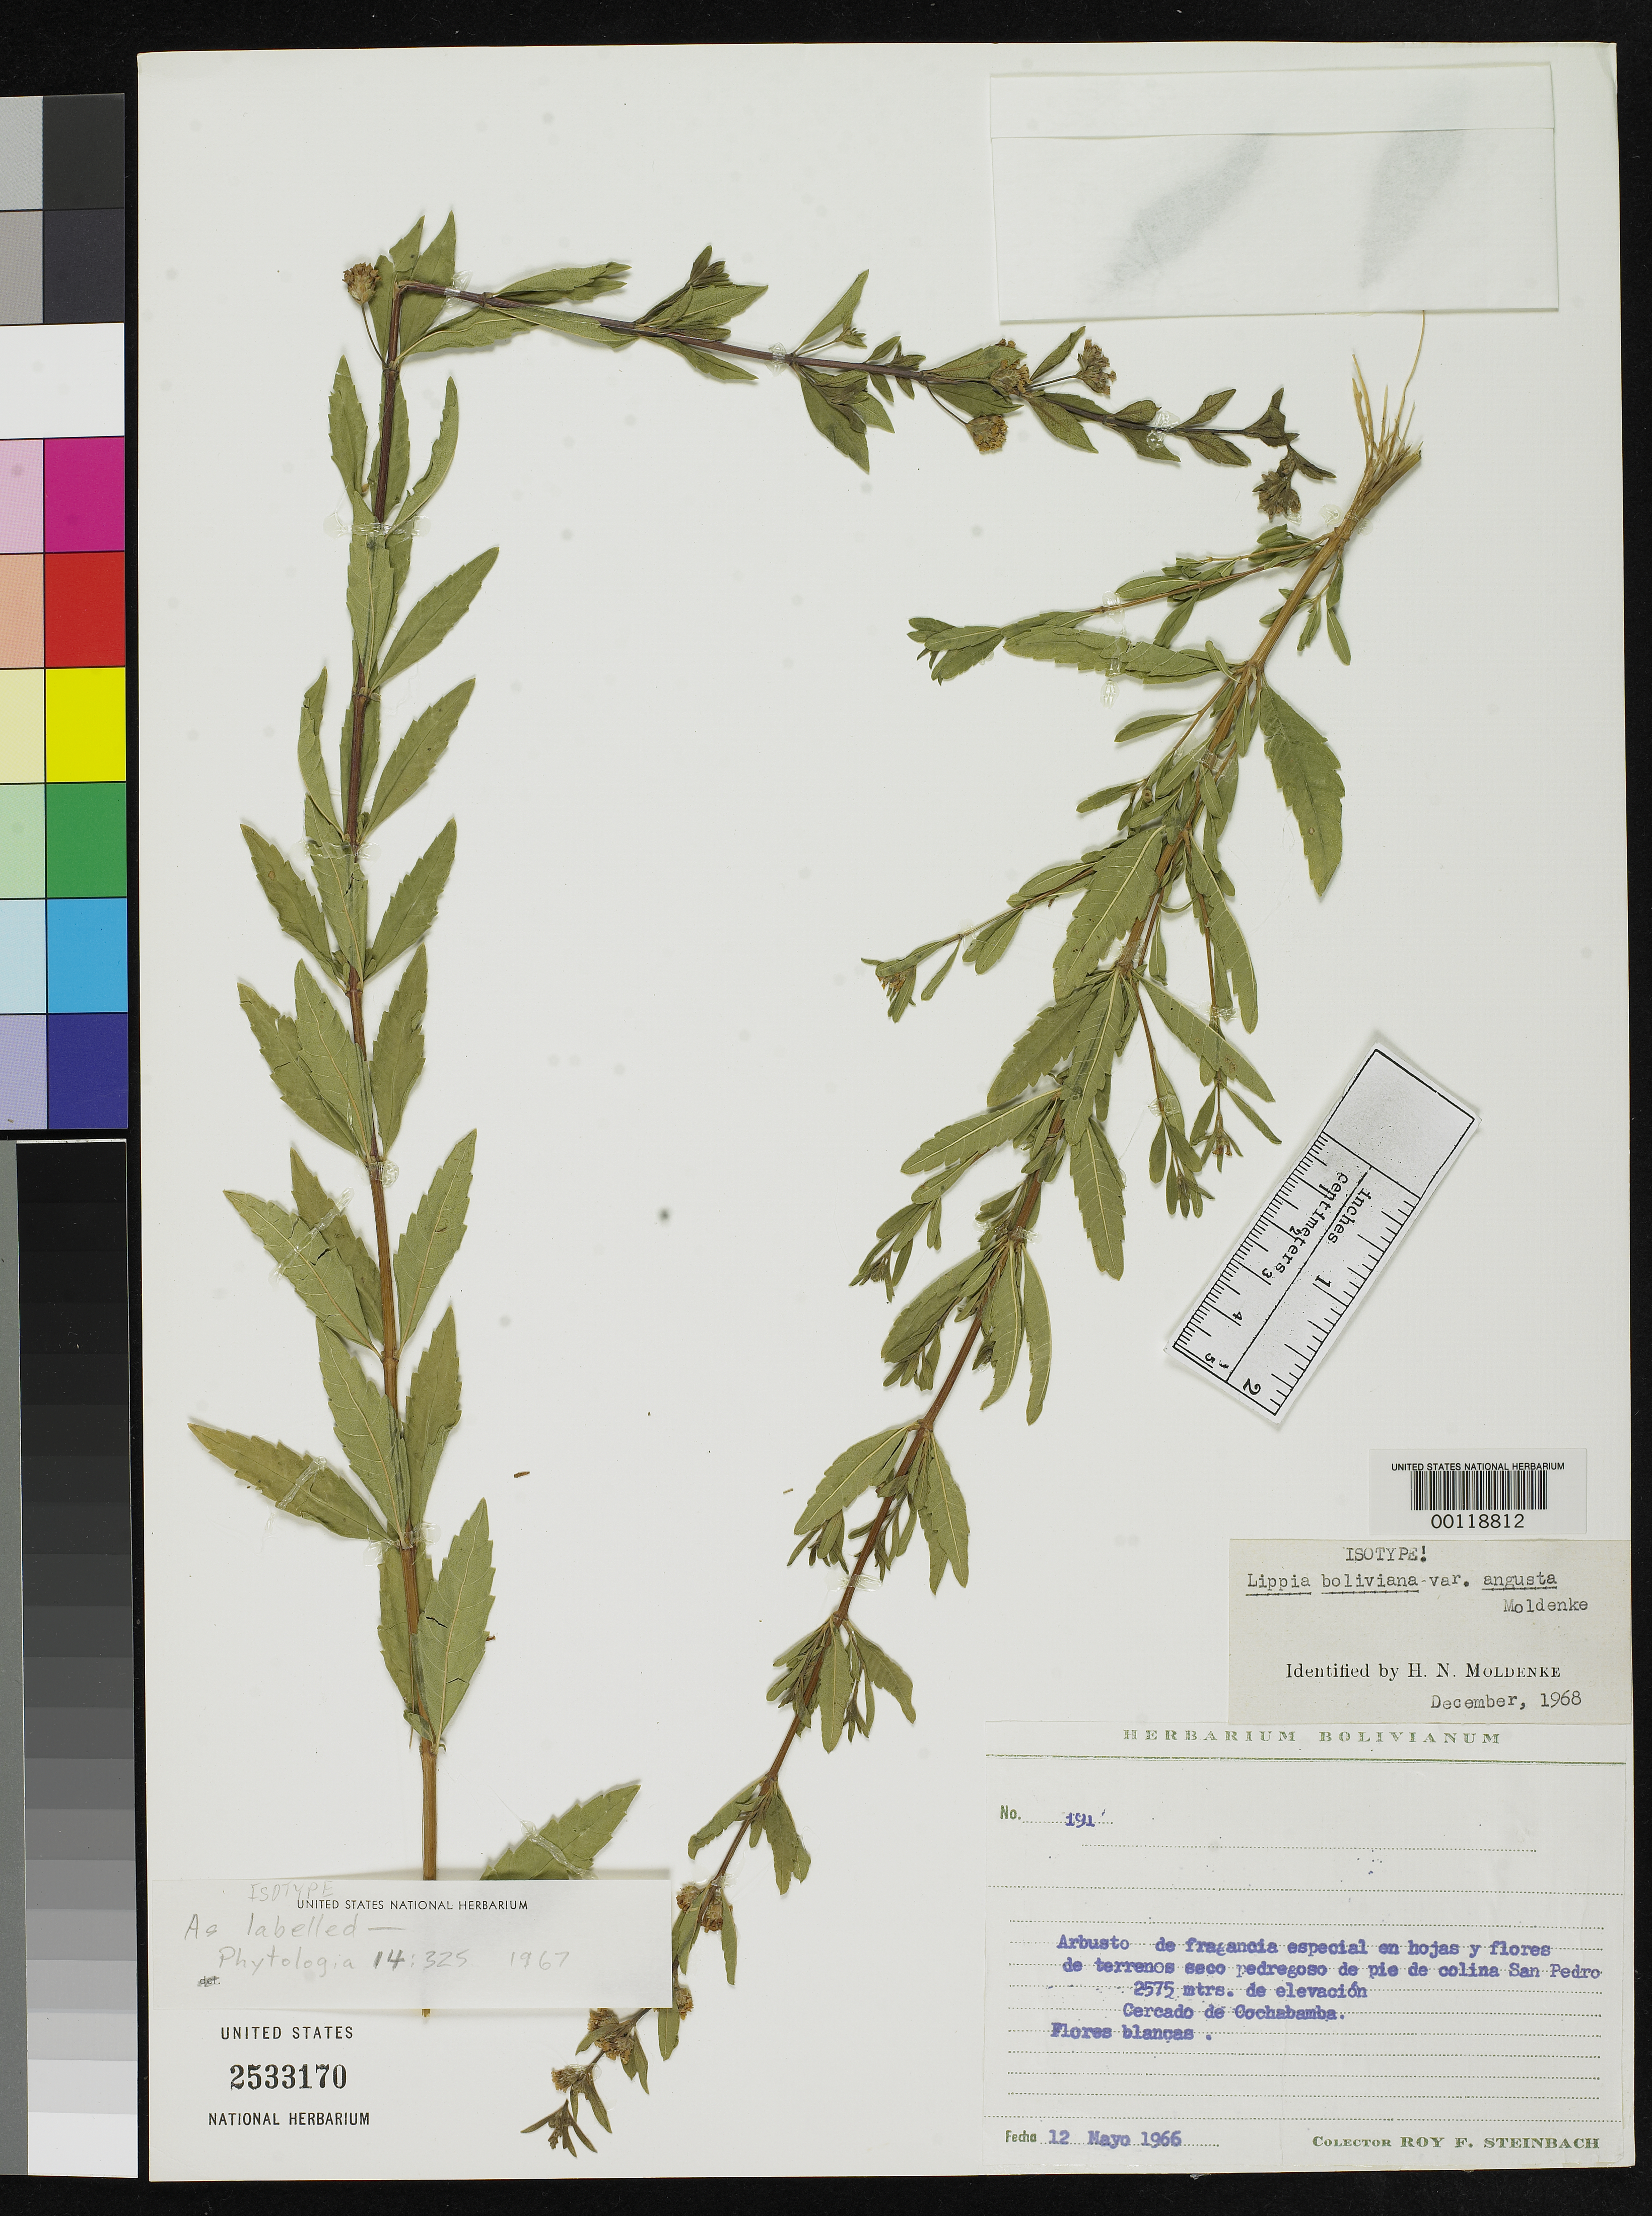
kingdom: Plantae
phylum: Tracheophyta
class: Magnoliopsida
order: Lamiales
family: Verbenaceae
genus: Lippia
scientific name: Lippia boliviana var. angusta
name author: Moldenke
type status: Isotype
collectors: R. F. Steinbach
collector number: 191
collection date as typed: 12 May 1966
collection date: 1966-05-12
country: Bolivia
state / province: Cochabamba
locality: San Pedro hill.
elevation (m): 2575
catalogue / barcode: US 2533170